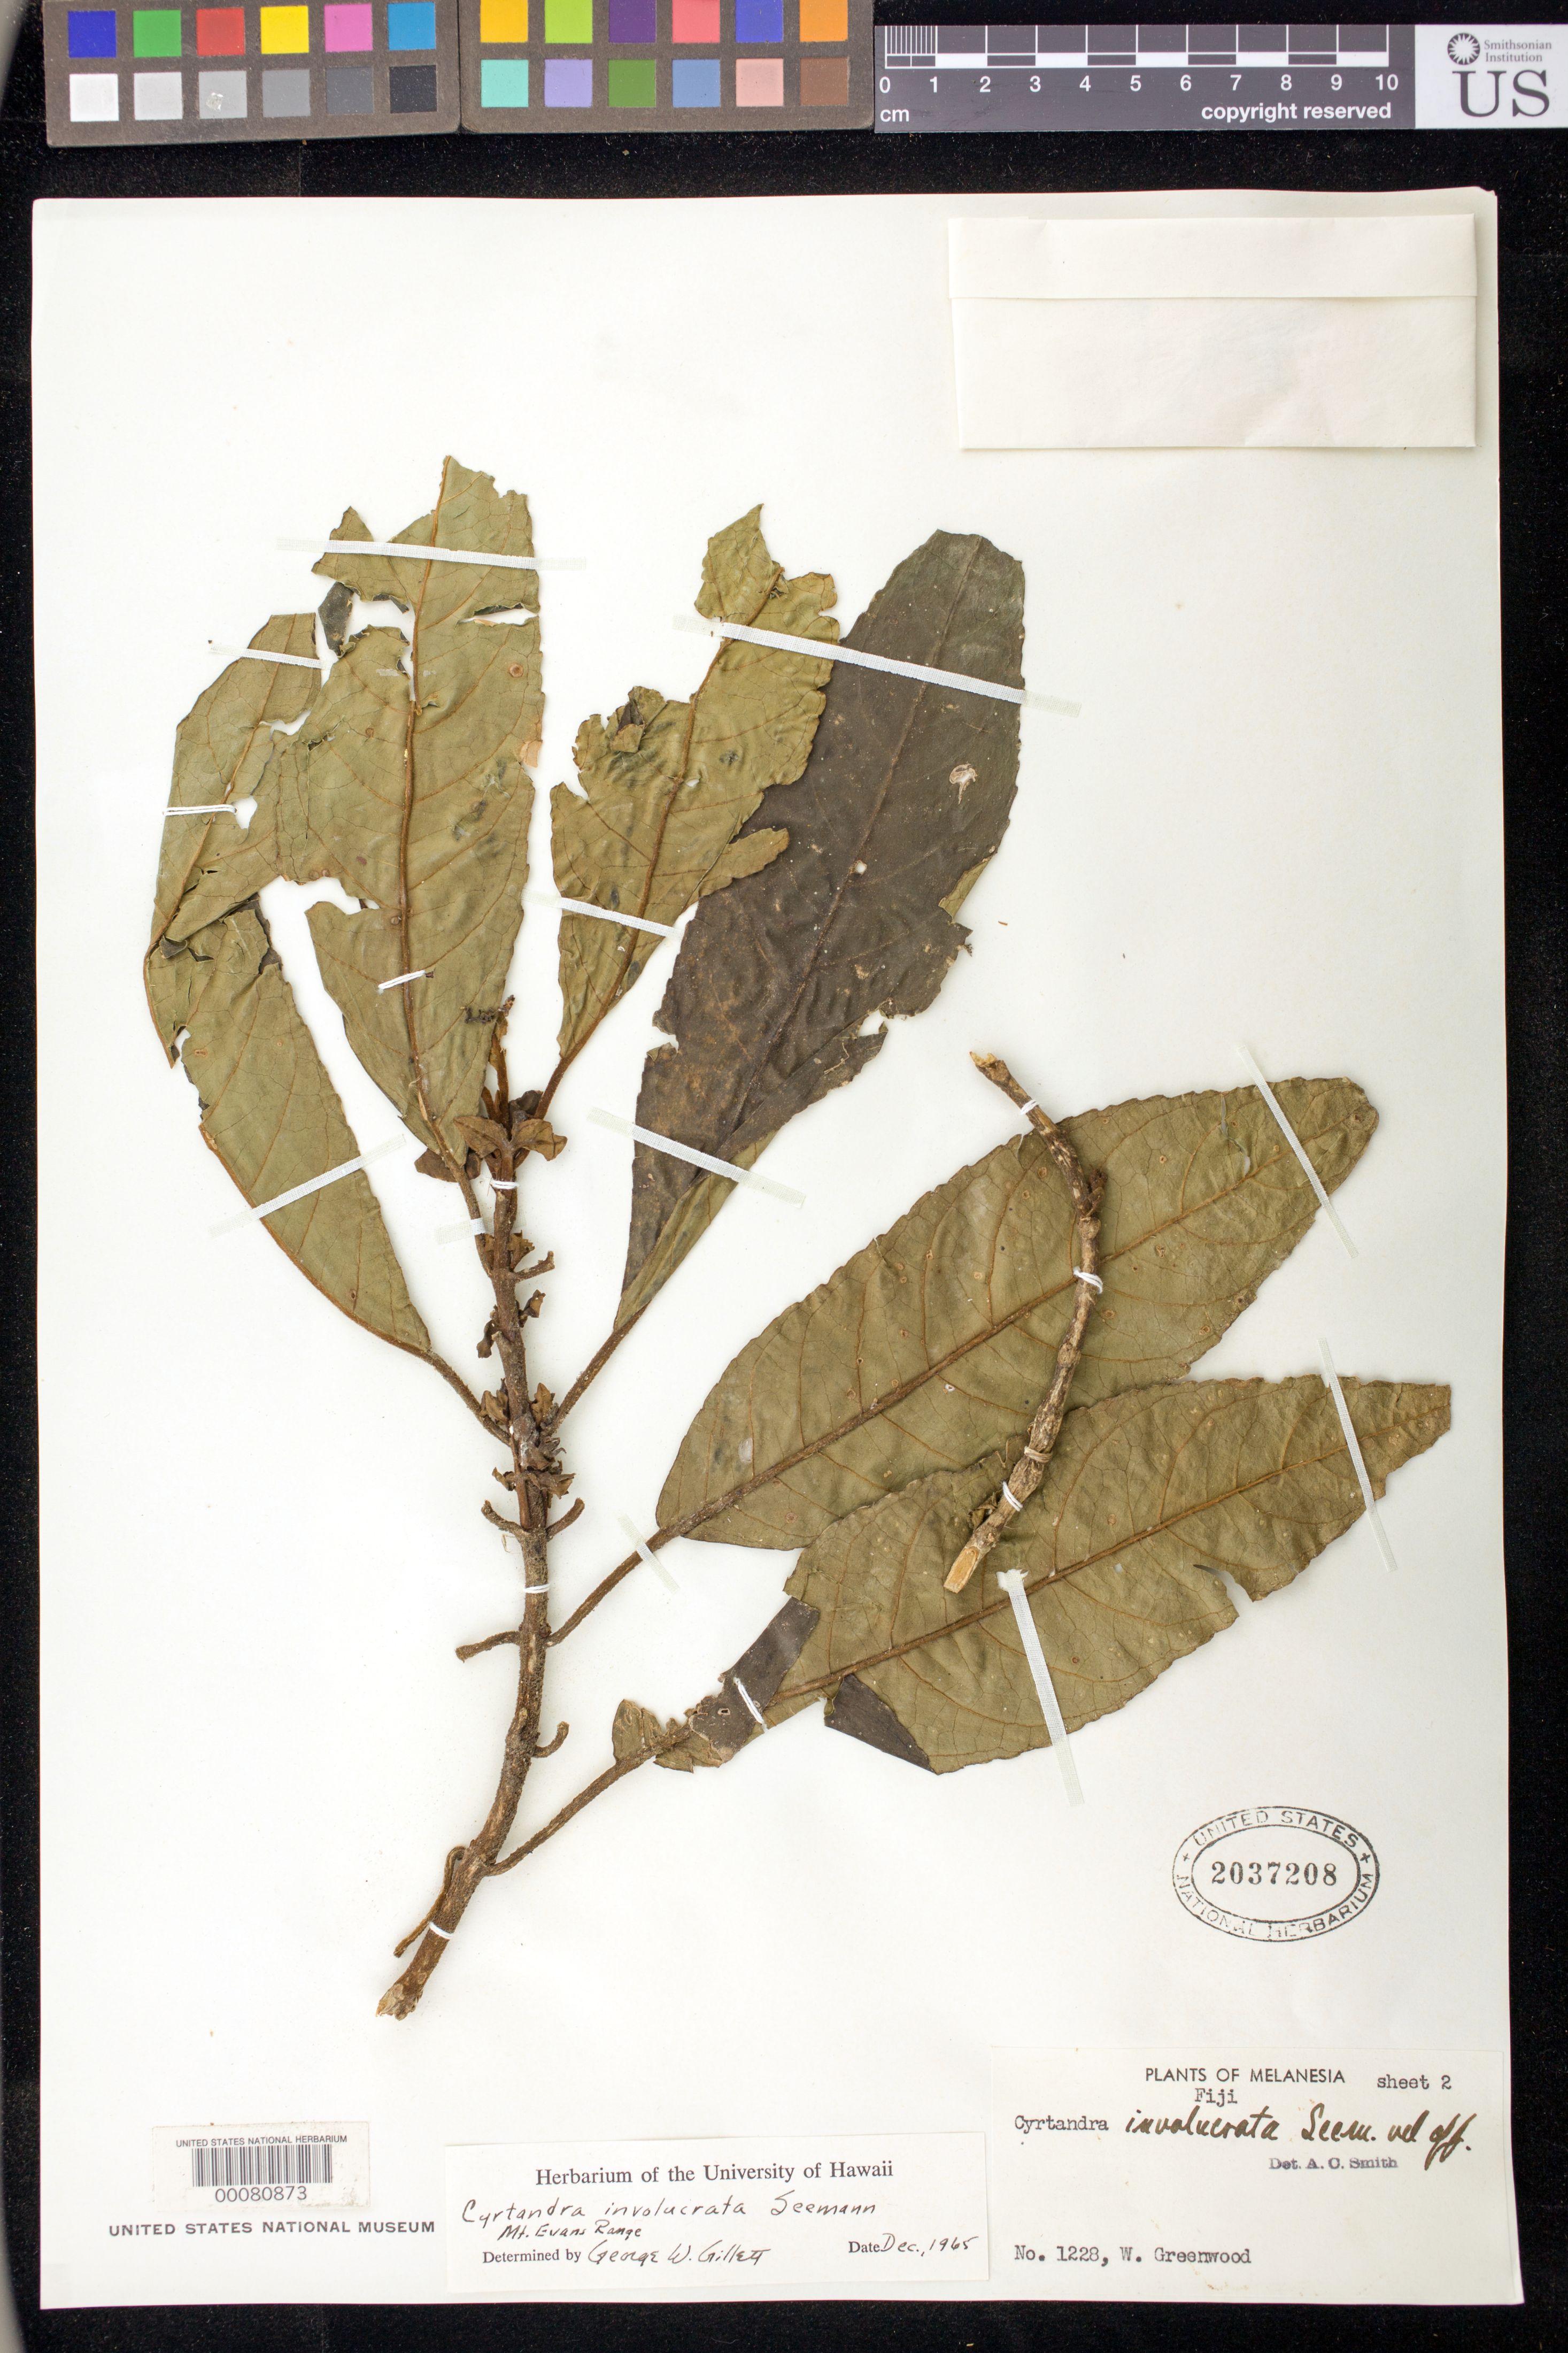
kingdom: Plantae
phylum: Tracheophyta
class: Magnoliopsida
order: Lamiales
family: Gesneriaceae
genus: Cyrtandra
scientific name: Cyrtandra involucrata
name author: Seem.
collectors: W. Greenwood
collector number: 1228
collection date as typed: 07 Oct 1951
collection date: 1951-10-07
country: Fiji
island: Viti Levu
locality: Mba, mt evans range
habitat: In dense shade along small creek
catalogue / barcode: US 2037208